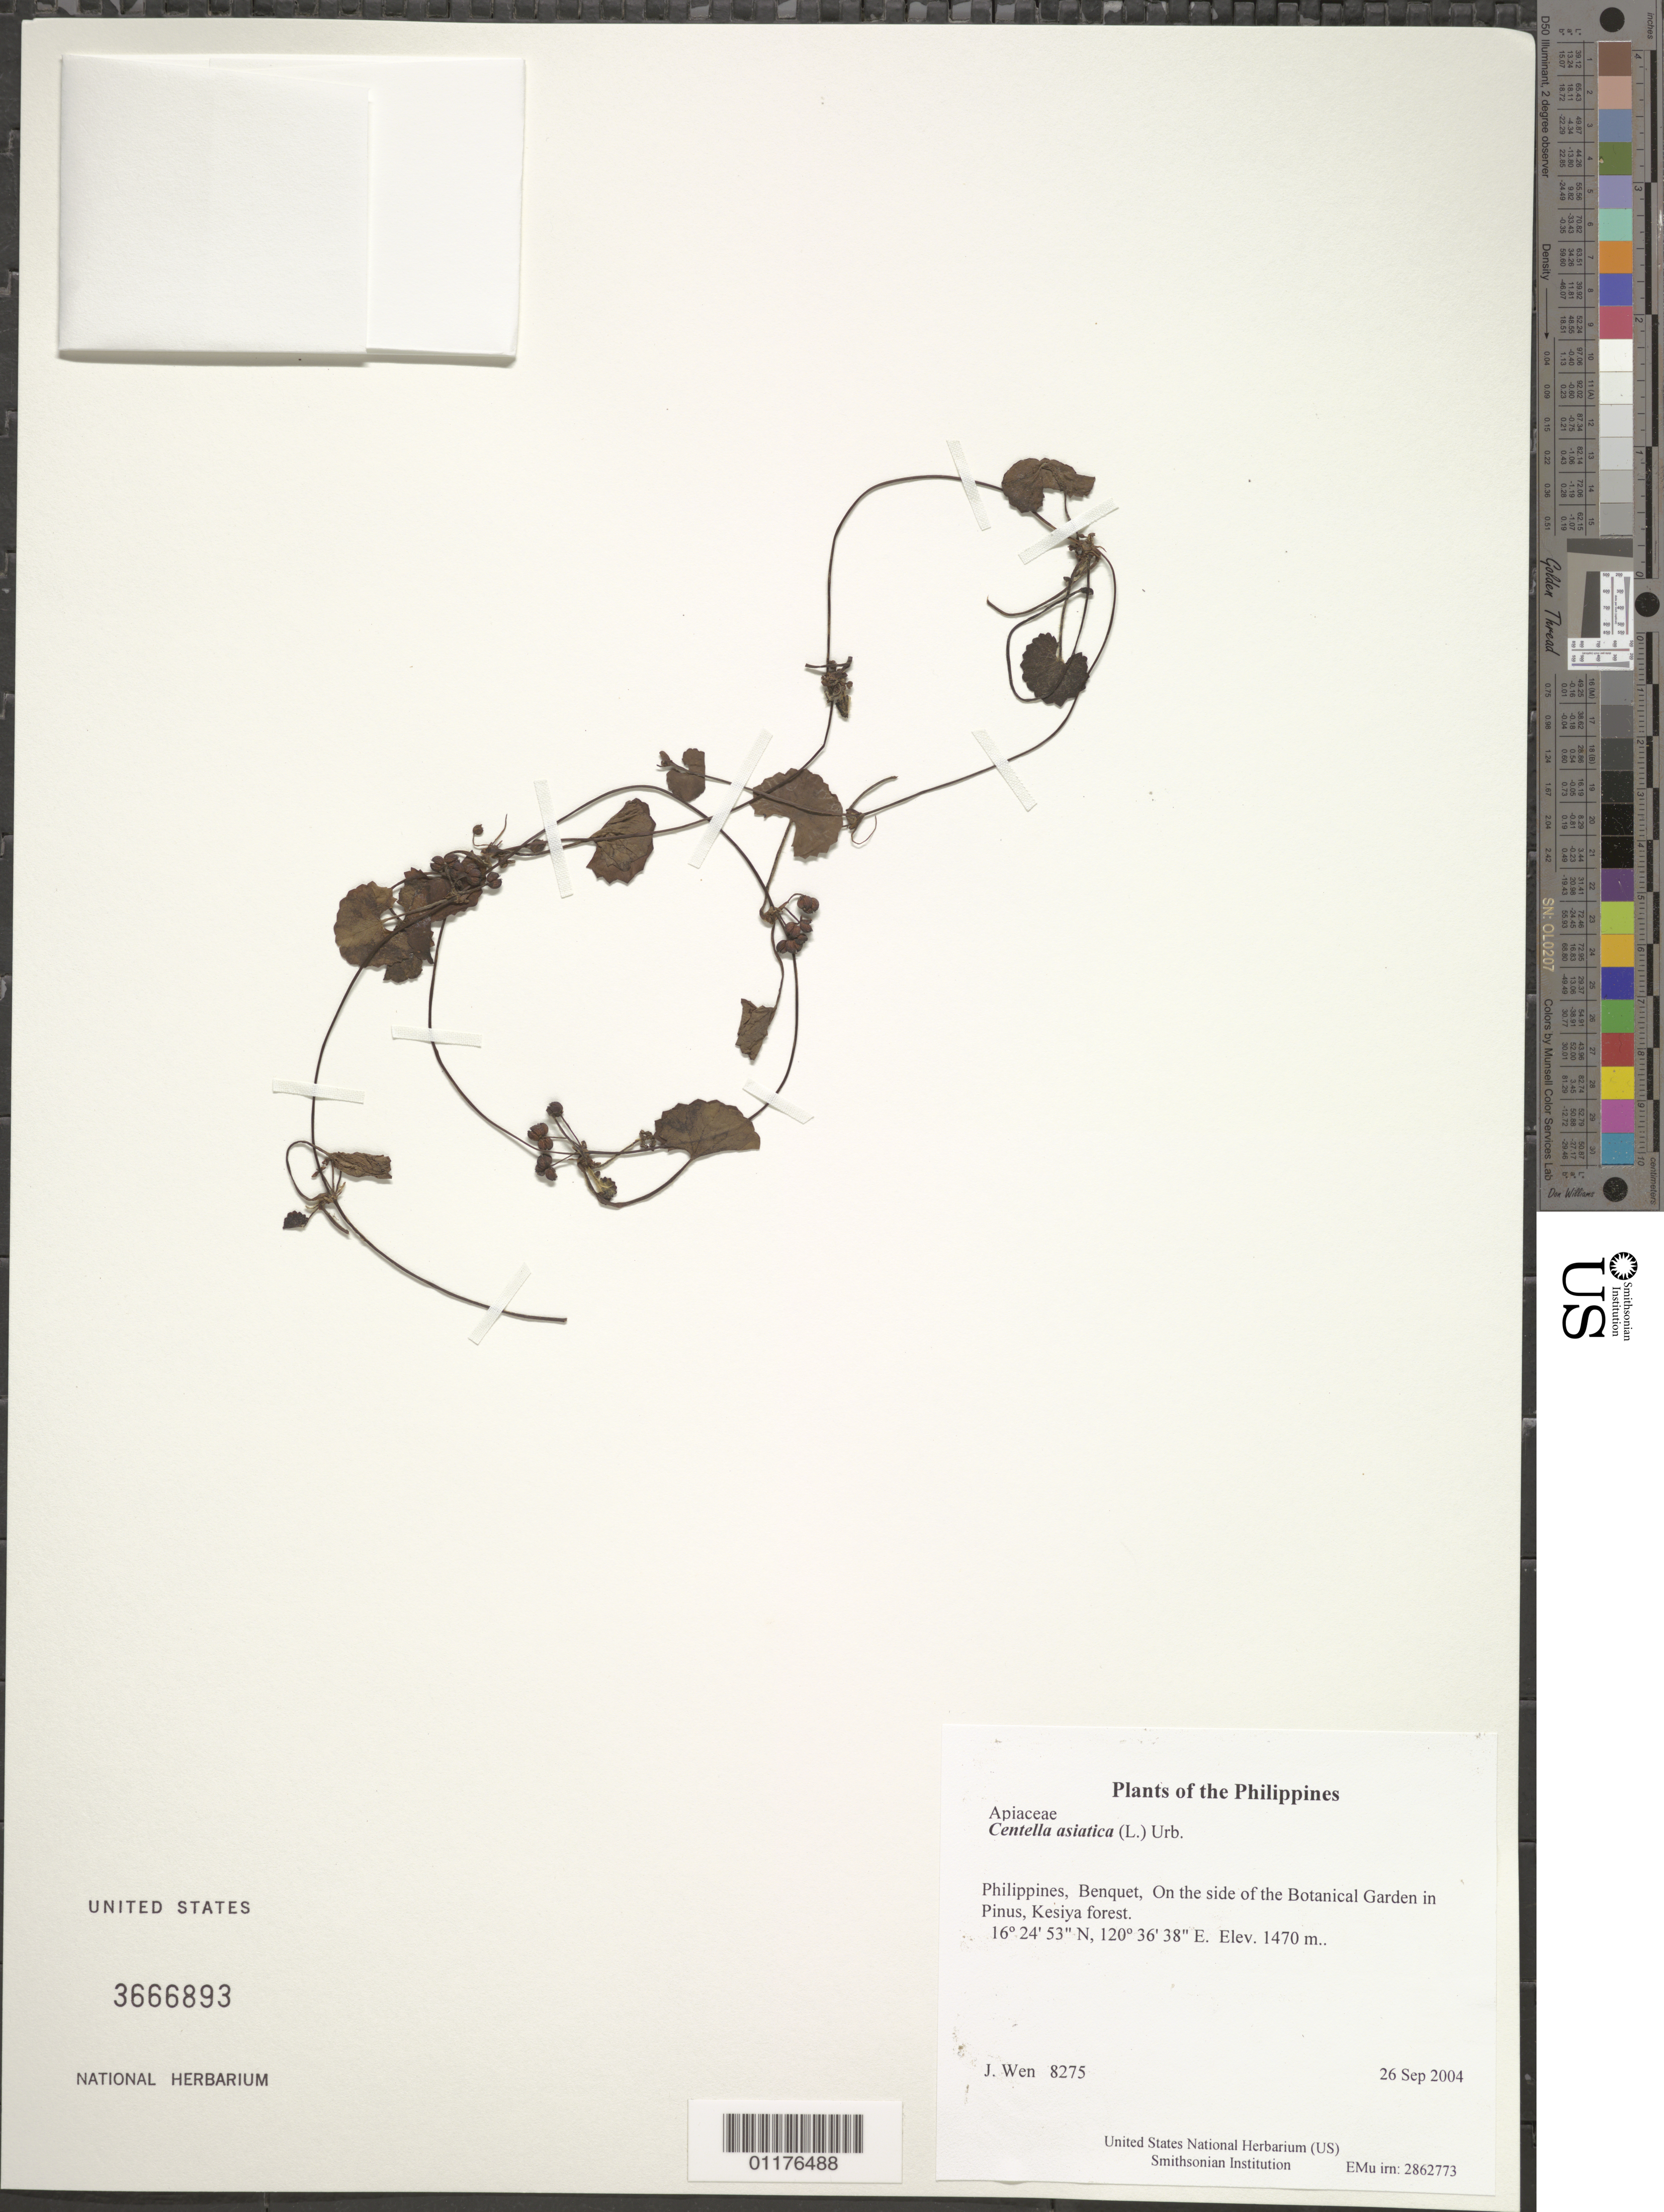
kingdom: Plantae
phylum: Tracheophyta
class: Magnoliopsida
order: Apiales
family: Apiaceae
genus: Centella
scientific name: Centella asiatica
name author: (L.) Urb.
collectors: J. Wen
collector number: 8275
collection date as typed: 26 Sep 2004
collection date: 2004-09-26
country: Philippines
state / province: Cordillera (Administrative Region)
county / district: Benguet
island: Luzon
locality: On the side of the Botanical Garden in Pinus, Kesiya forest.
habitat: In tropical cloud forest of Lithocarpus jordanii, L. luzonensis, Cyathea, Ficus, Omalanthus, Daphniphyllum, Meliosma, and Persea.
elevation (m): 1470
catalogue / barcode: US 3666893